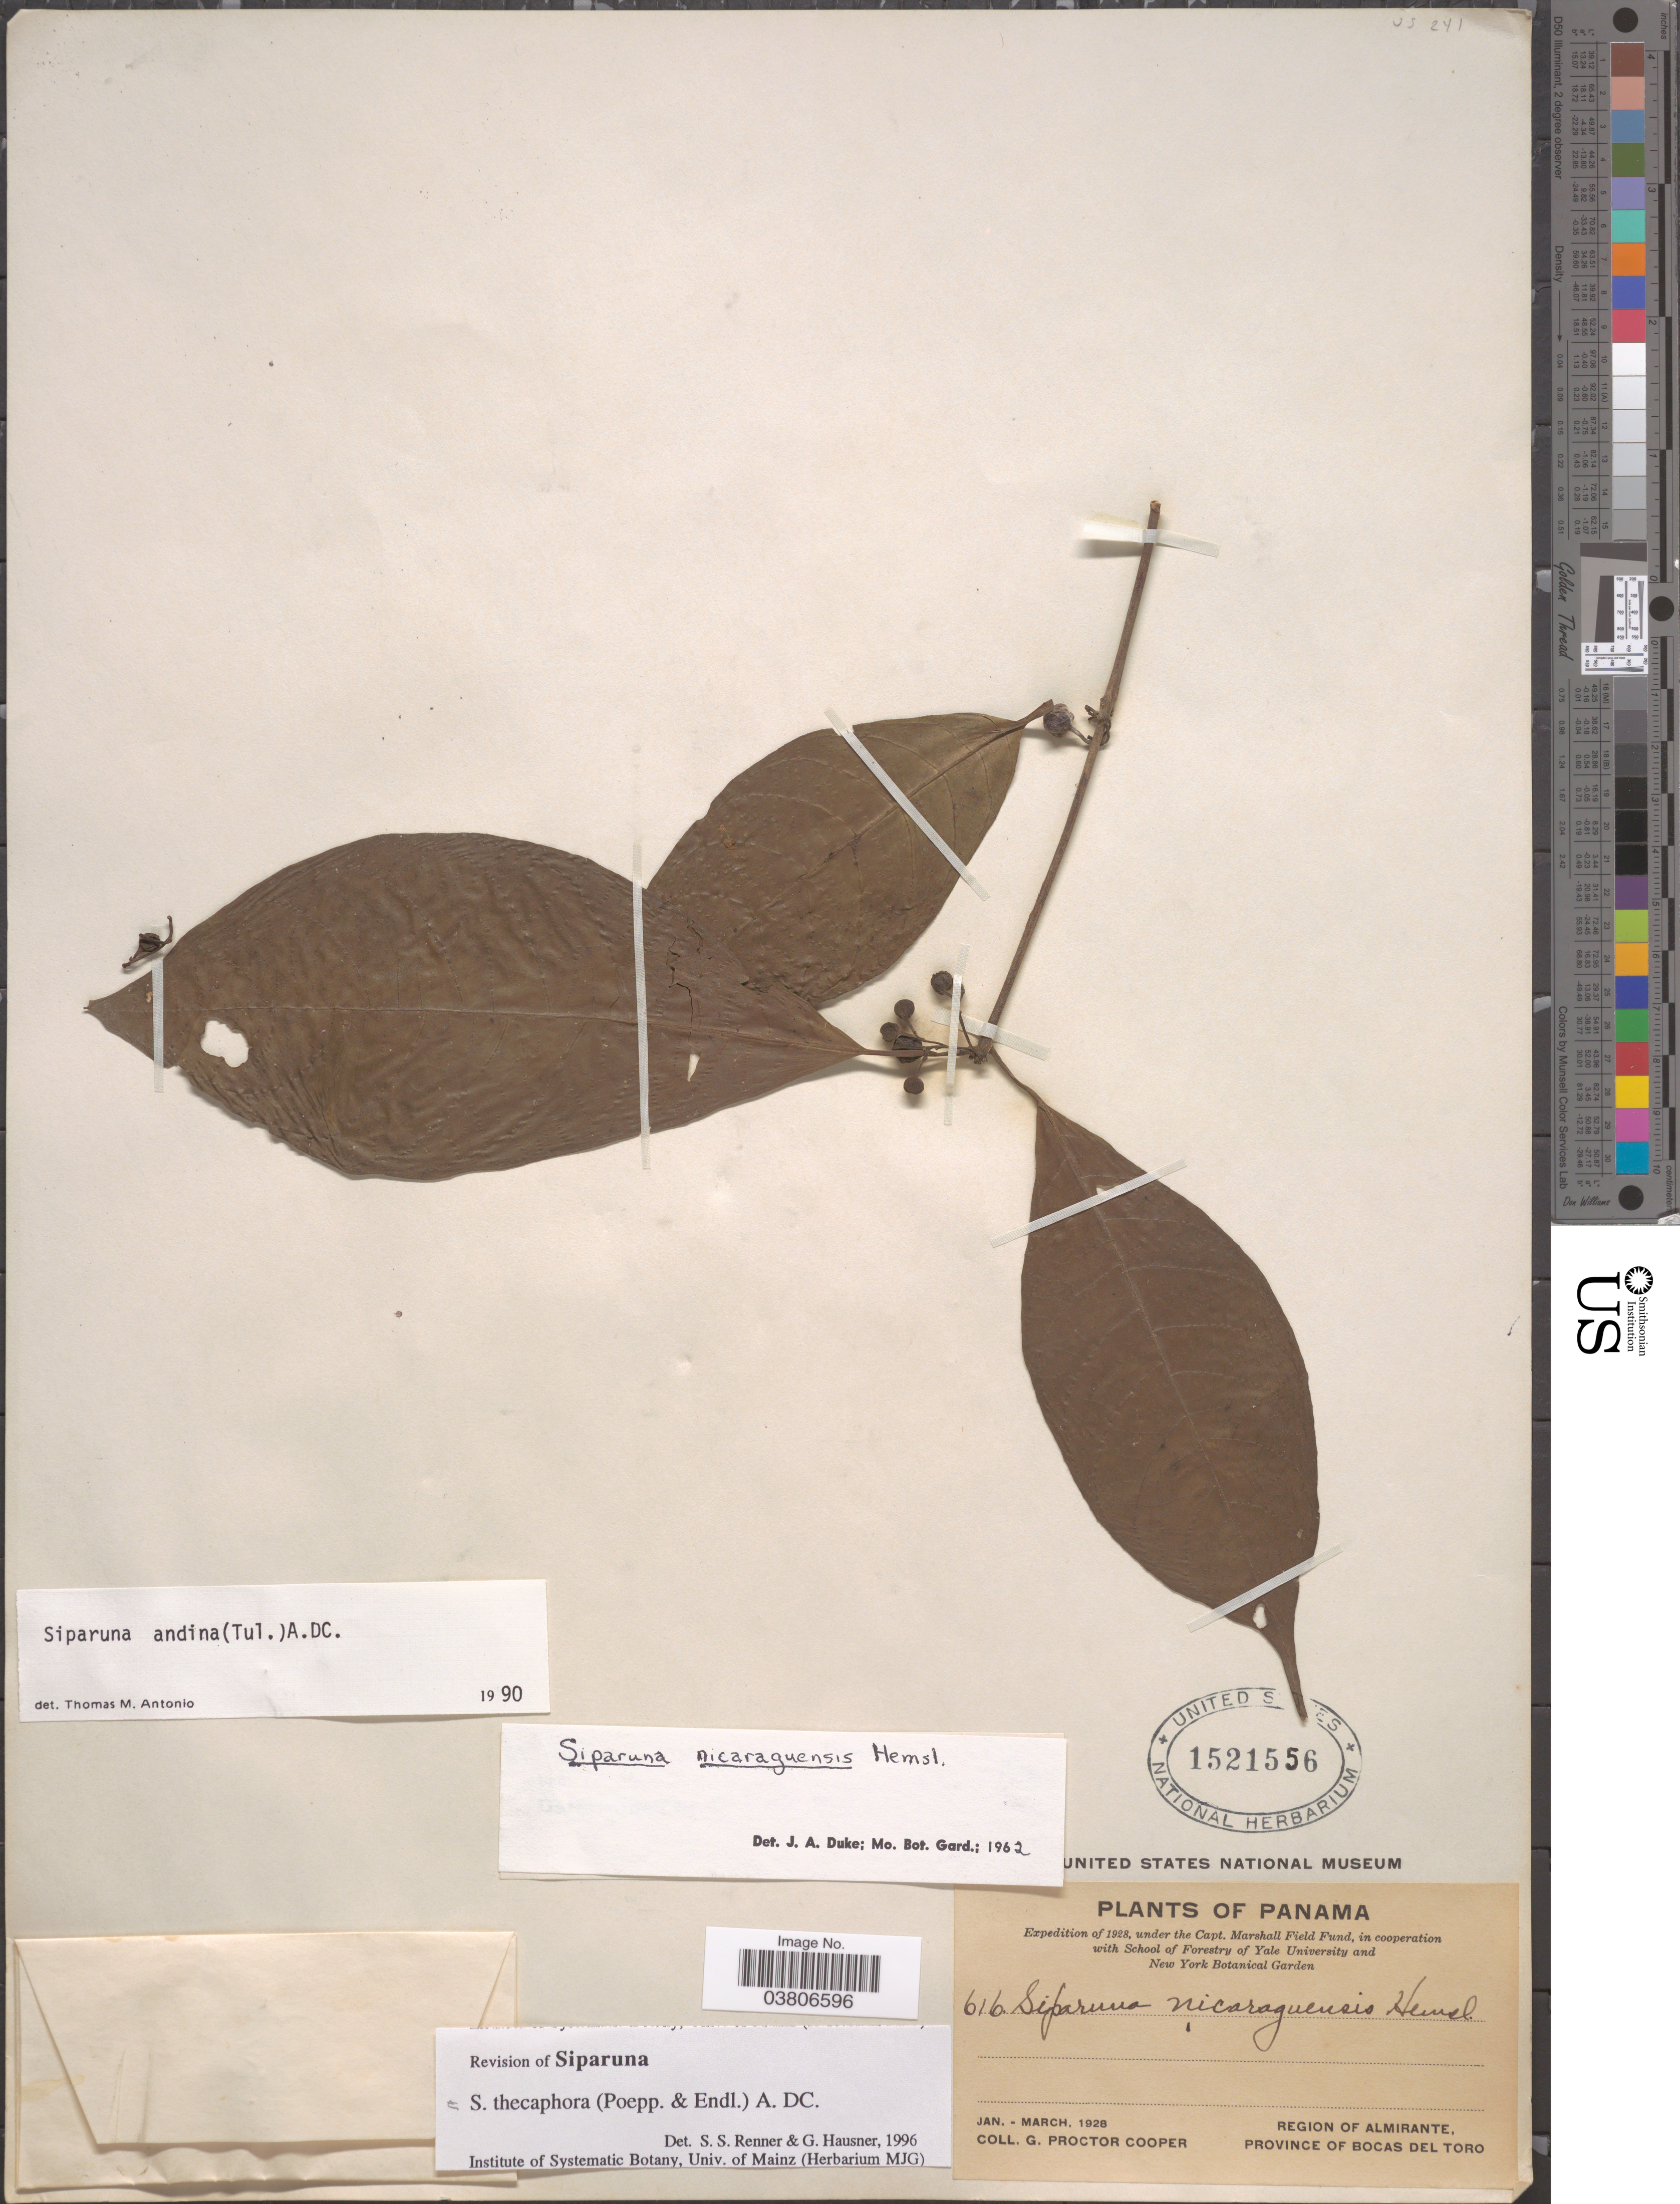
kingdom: Plantae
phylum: Tracheophyta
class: Magnoliopsida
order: Laurales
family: Siparunaceae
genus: Siparuna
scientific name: Siparuna thecaphora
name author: (Poepp. & Endl.) A. DC.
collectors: G. Cooper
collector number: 616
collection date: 1928-01/1928-03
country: Panama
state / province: Bocas del Toro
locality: Region of Almirante.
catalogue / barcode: US 1521556